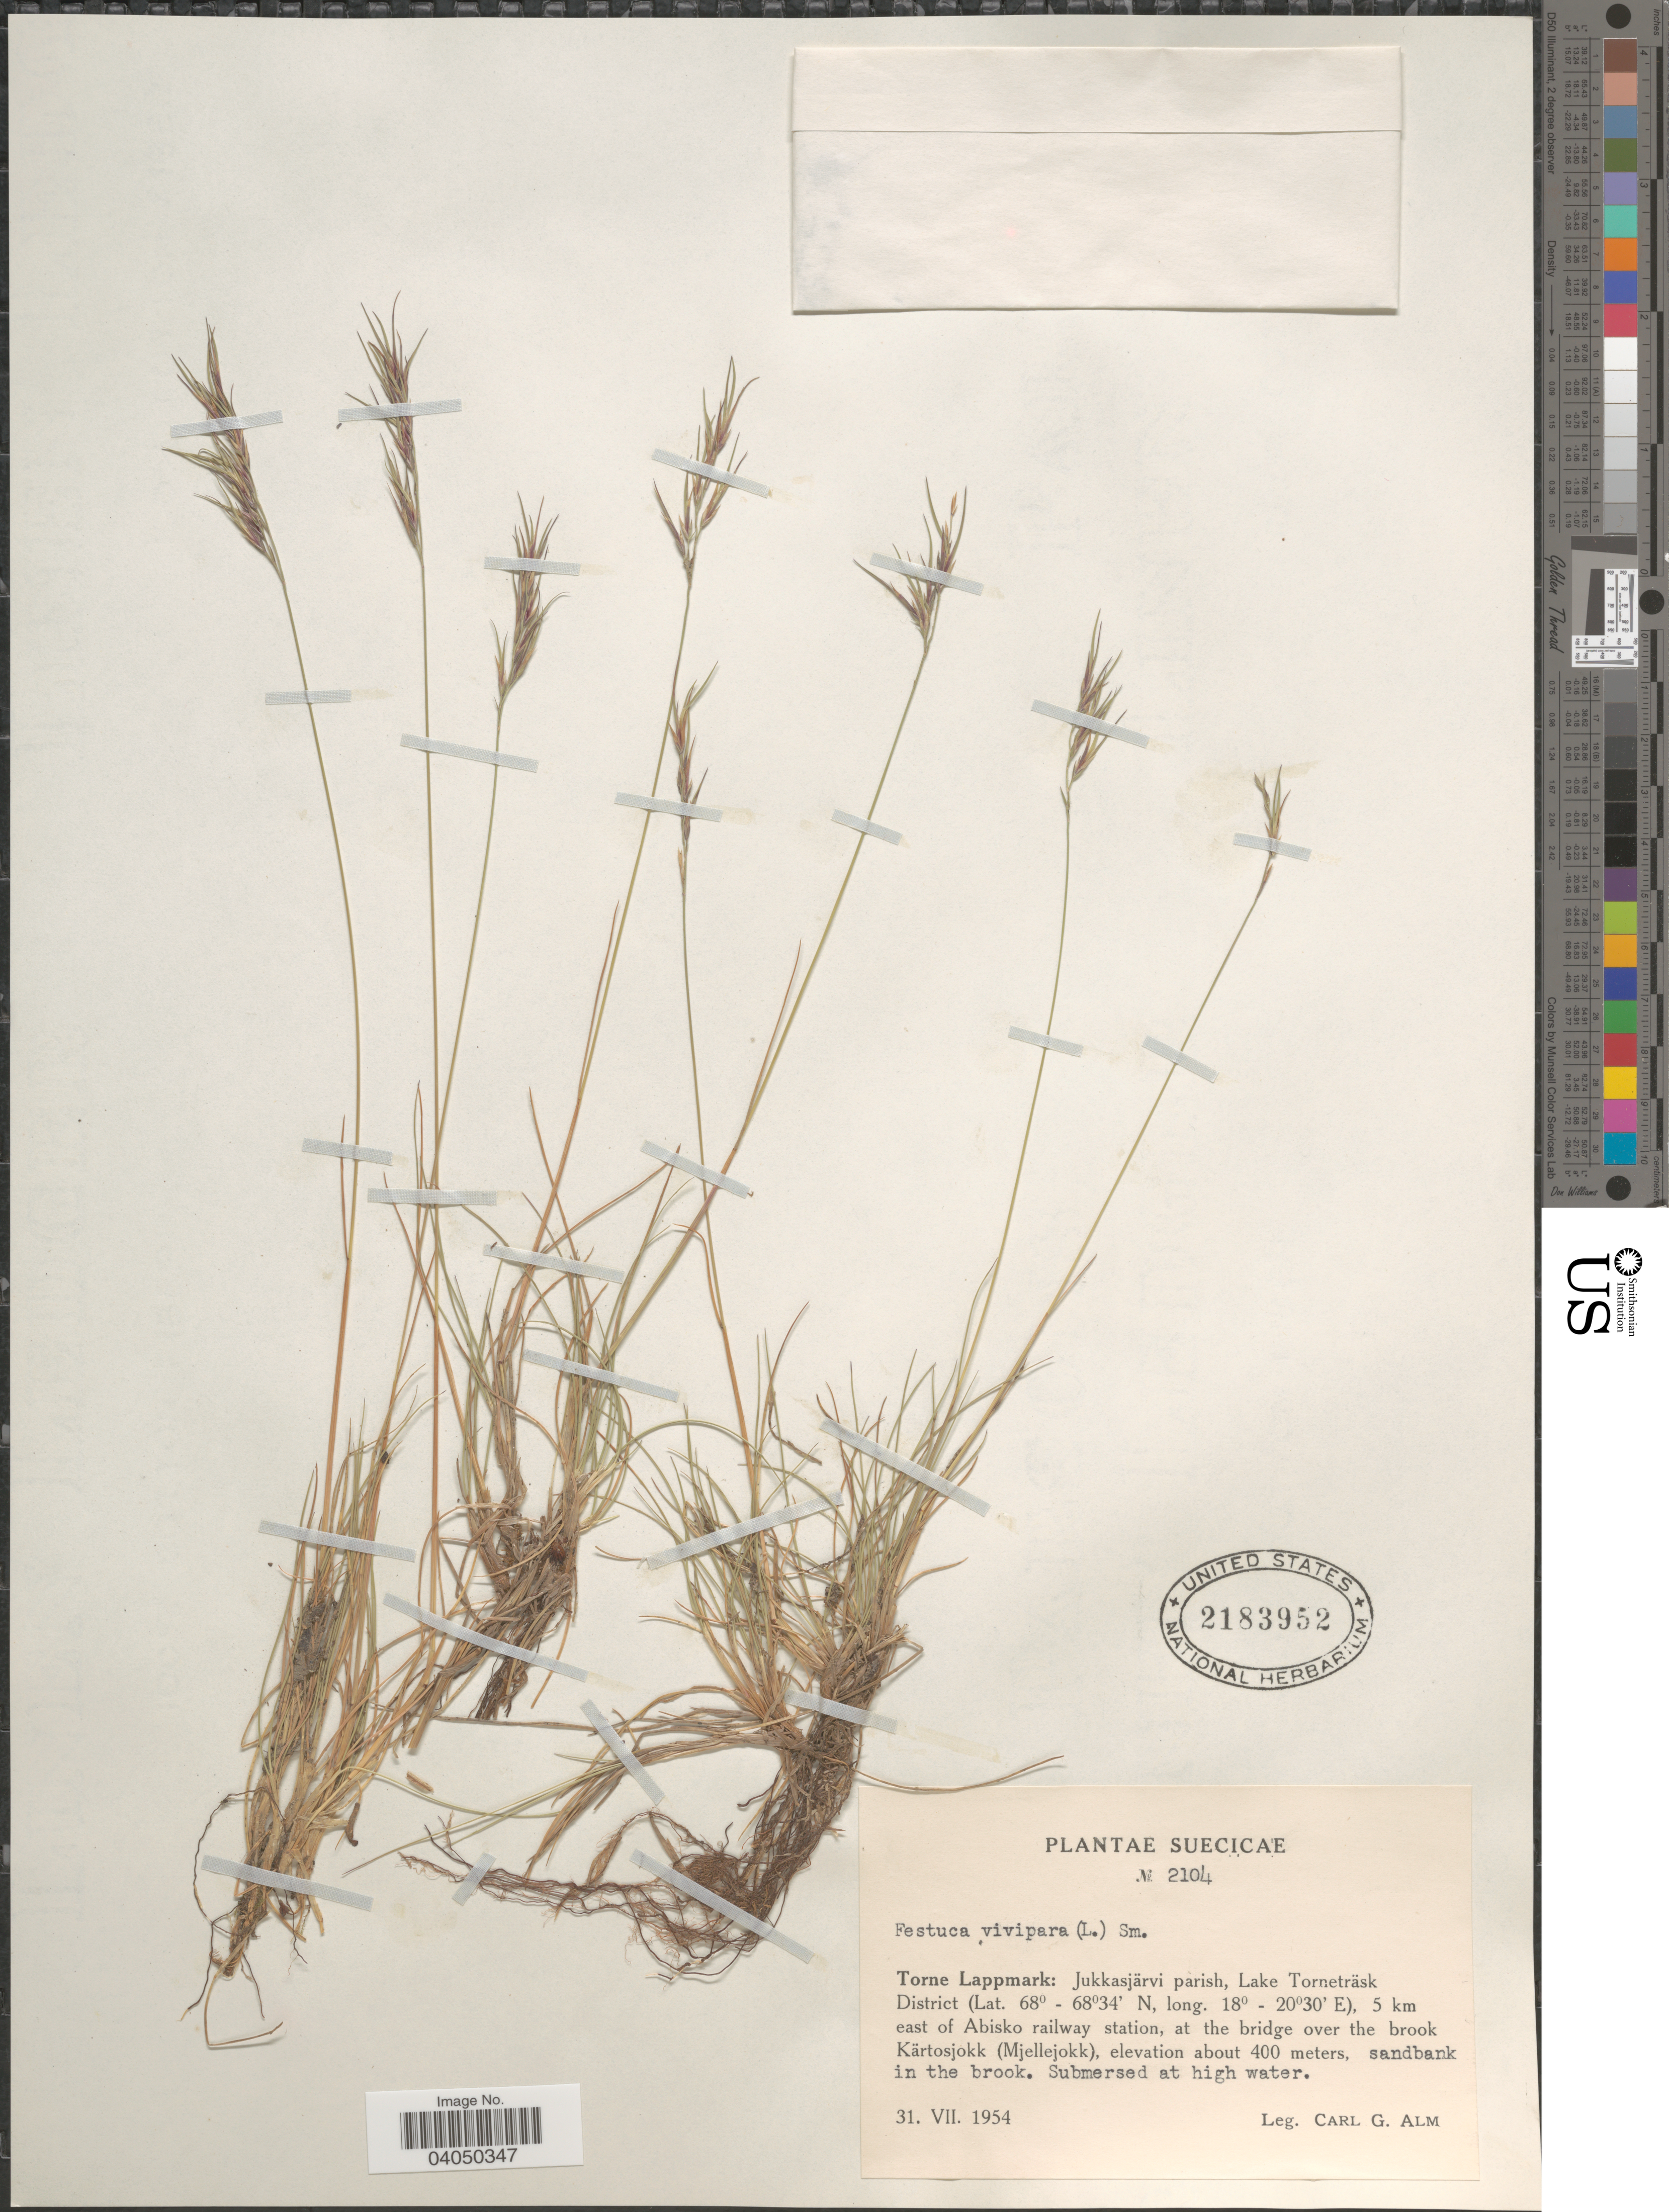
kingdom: Plantae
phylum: Tracheophyta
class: Liliopsida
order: Poales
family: Poaceae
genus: Festuca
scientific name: Festuca vivipara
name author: (L.) Sm.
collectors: C. G. Alm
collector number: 2104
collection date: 1954-07-31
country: Sweden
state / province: Norrbotten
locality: Suecicae. Torne Lappmark: Jukkasjärvi parish, Lake Torneträsk. district, 5 km east of Abisko railway station, at the bridge over the brook Kärtosjokk (Mjellejokk).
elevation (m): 400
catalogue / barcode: US 2183952